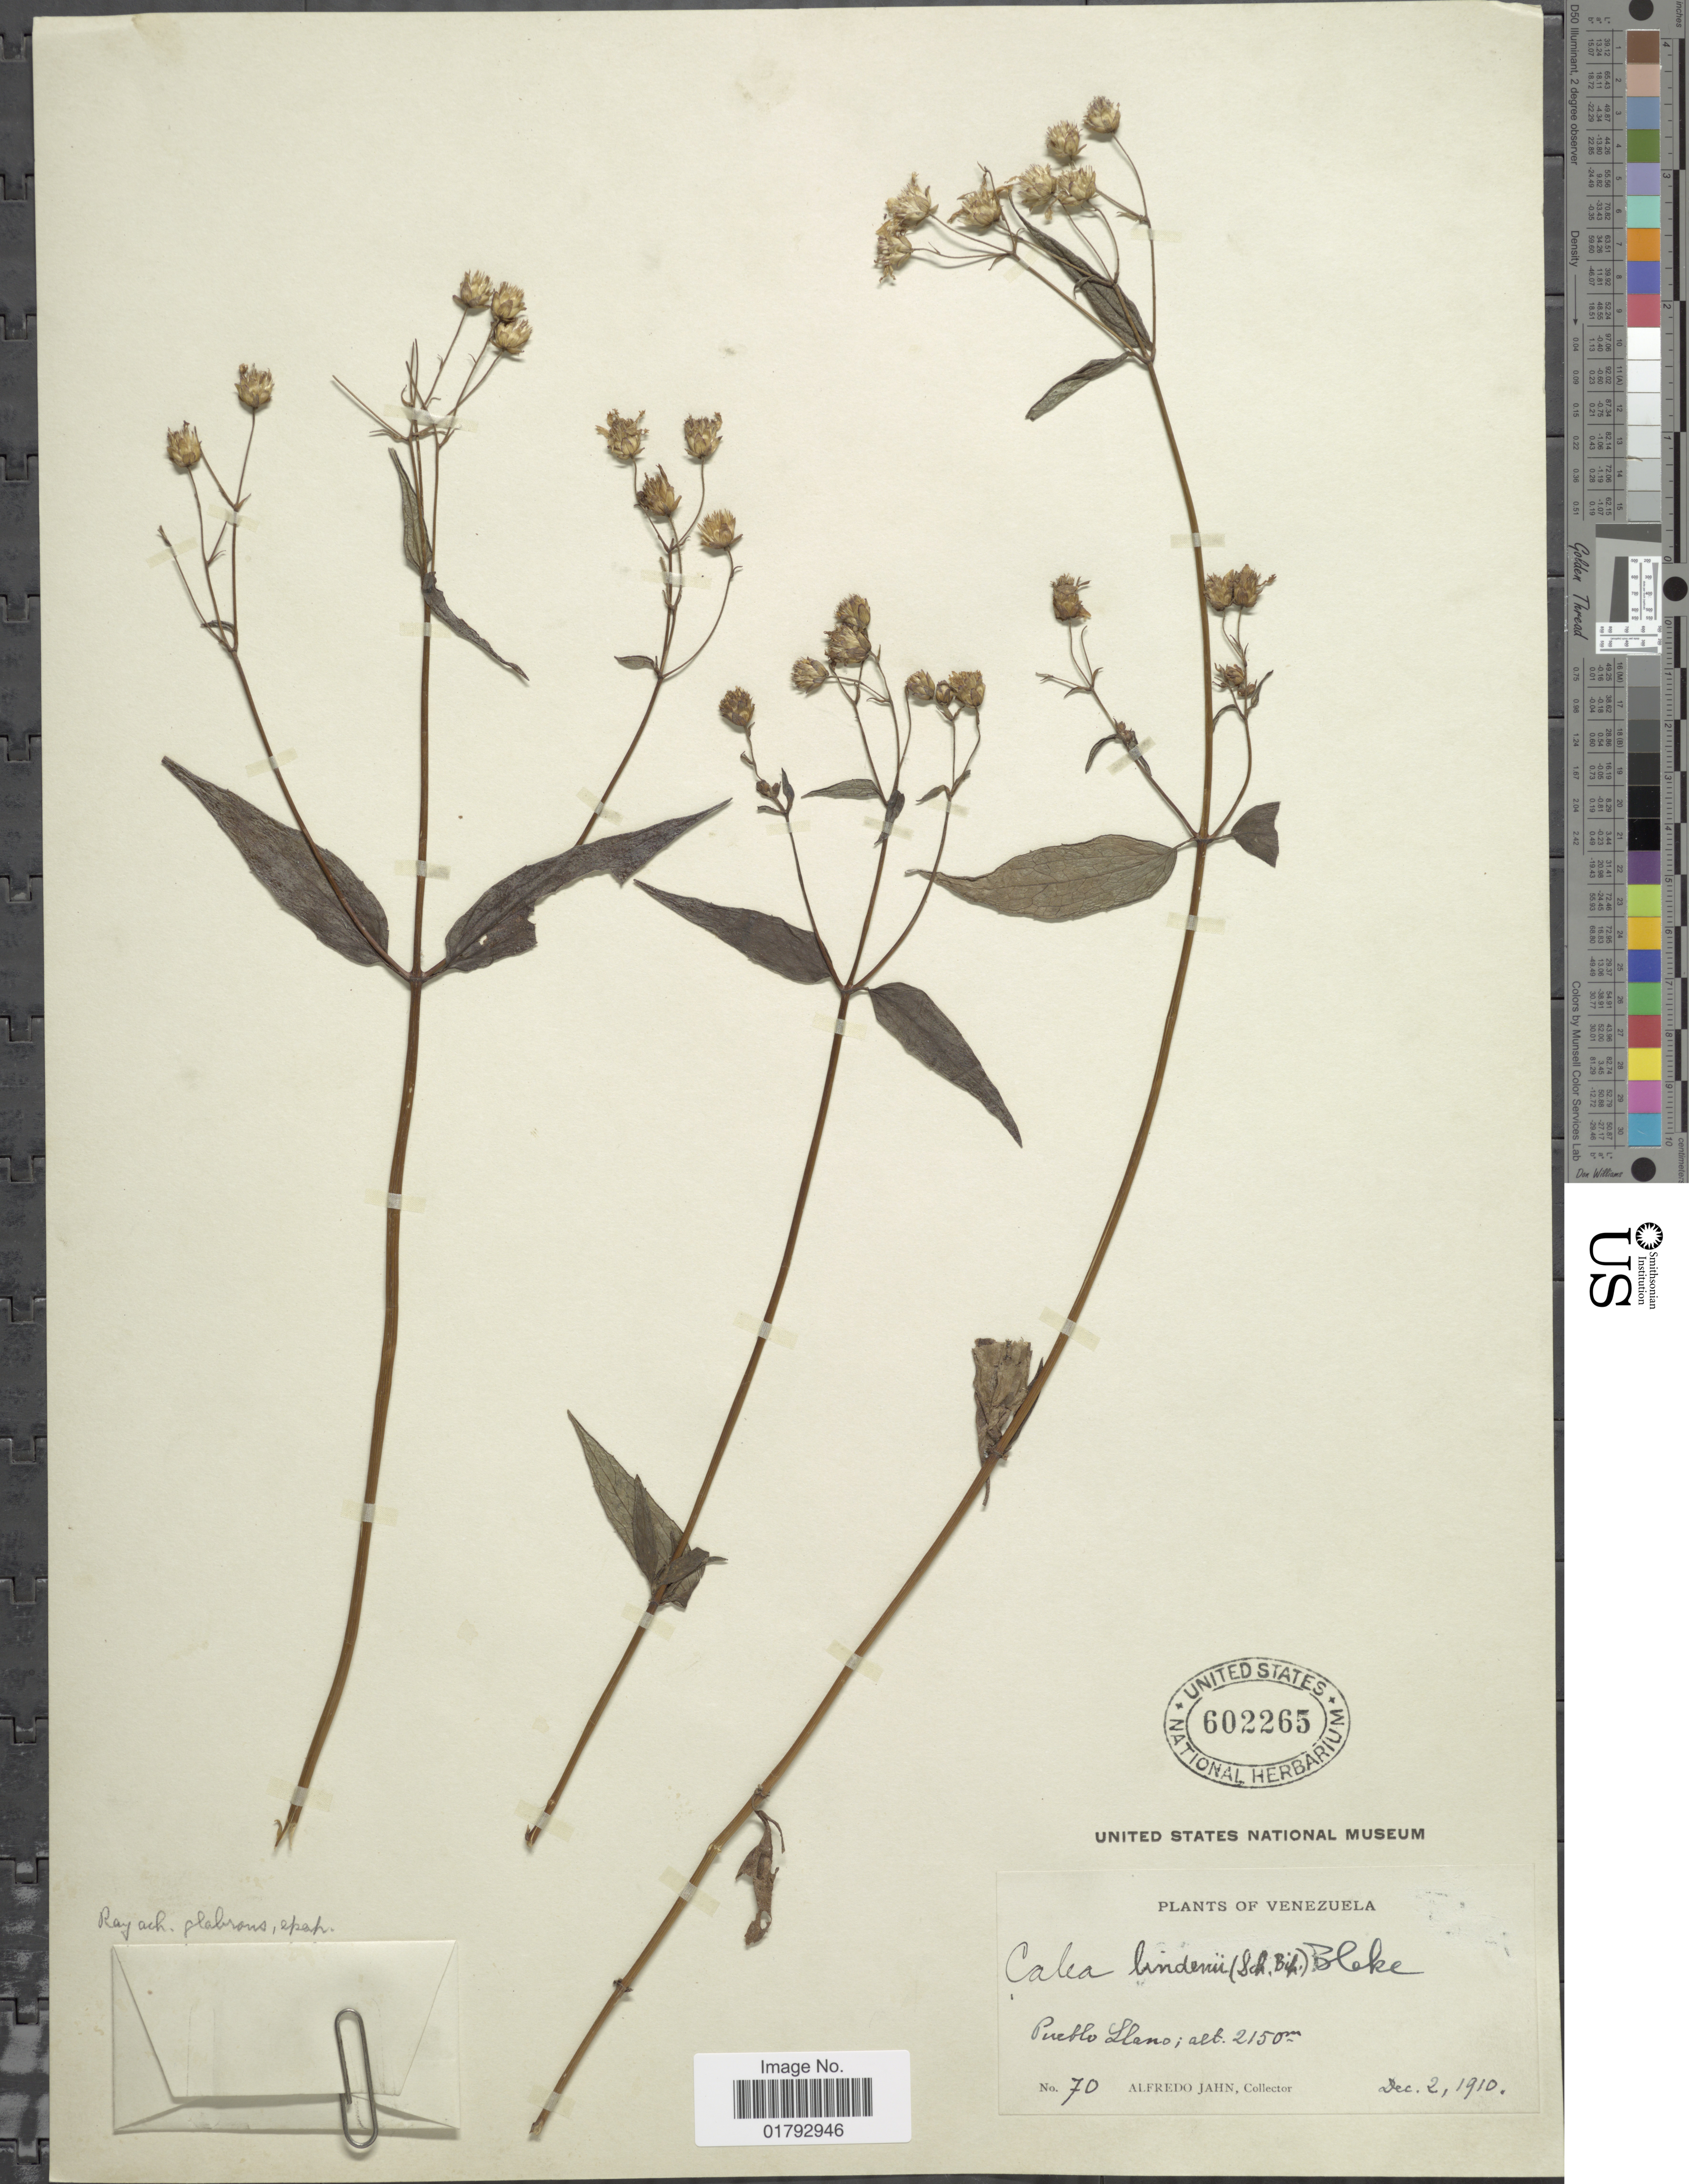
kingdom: Plantae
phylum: Tracheophyta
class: Magnoliopsida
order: Asterales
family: Asteraceae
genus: Alloispermum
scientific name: Alloispermum lindenii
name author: (Sch. Bip. ex Wedd.) H. Rob.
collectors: A. Jahn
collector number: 70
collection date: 1910-12-02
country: Venezuela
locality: Venezuela. Pueblo Llano.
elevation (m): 2150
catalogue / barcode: US 602265